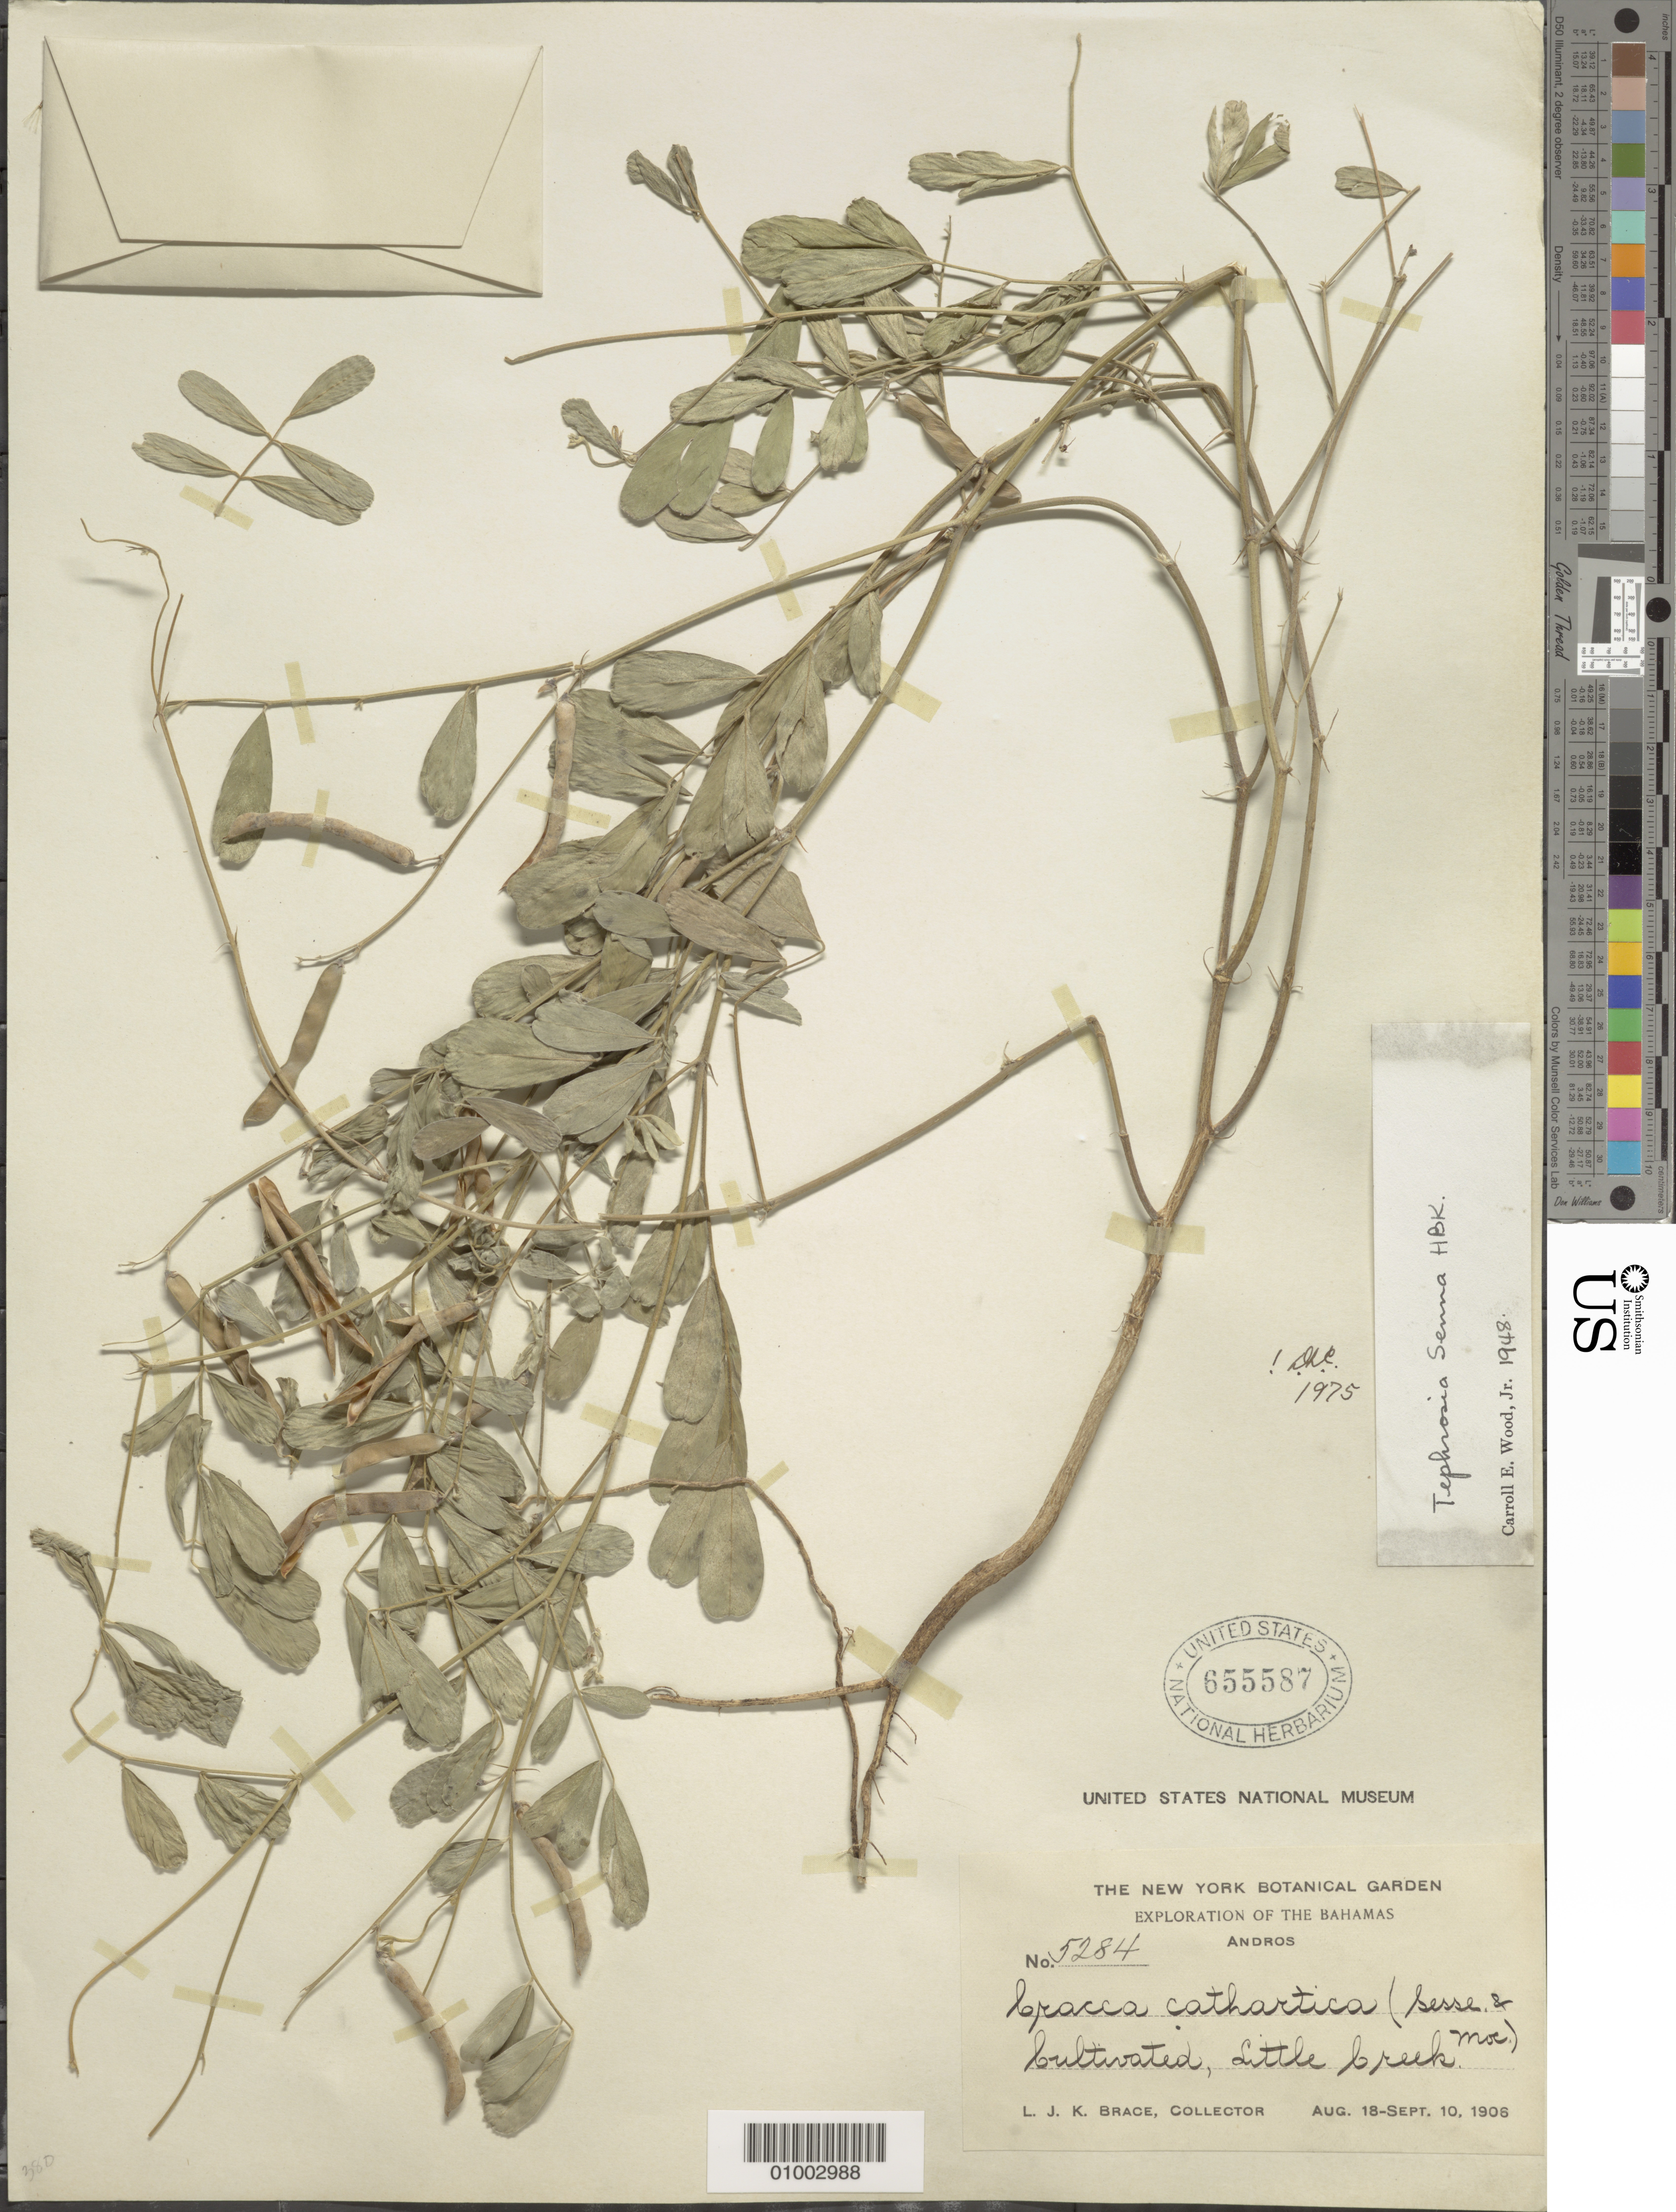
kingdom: Plantae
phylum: Tracheophyta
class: Magnoliopsida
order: Fabales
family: Fabaceae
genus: Tephrosia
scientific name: Tephrosia senna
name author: Kunth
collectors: L. J. K. Brace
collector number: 5284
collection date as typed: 18 Aug 1906 to 10 Sep 1906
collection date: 1906-08-18/1906-09-10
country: Bahamas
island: Andros I.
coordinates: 0 N, 0 E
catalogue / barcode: US 655587